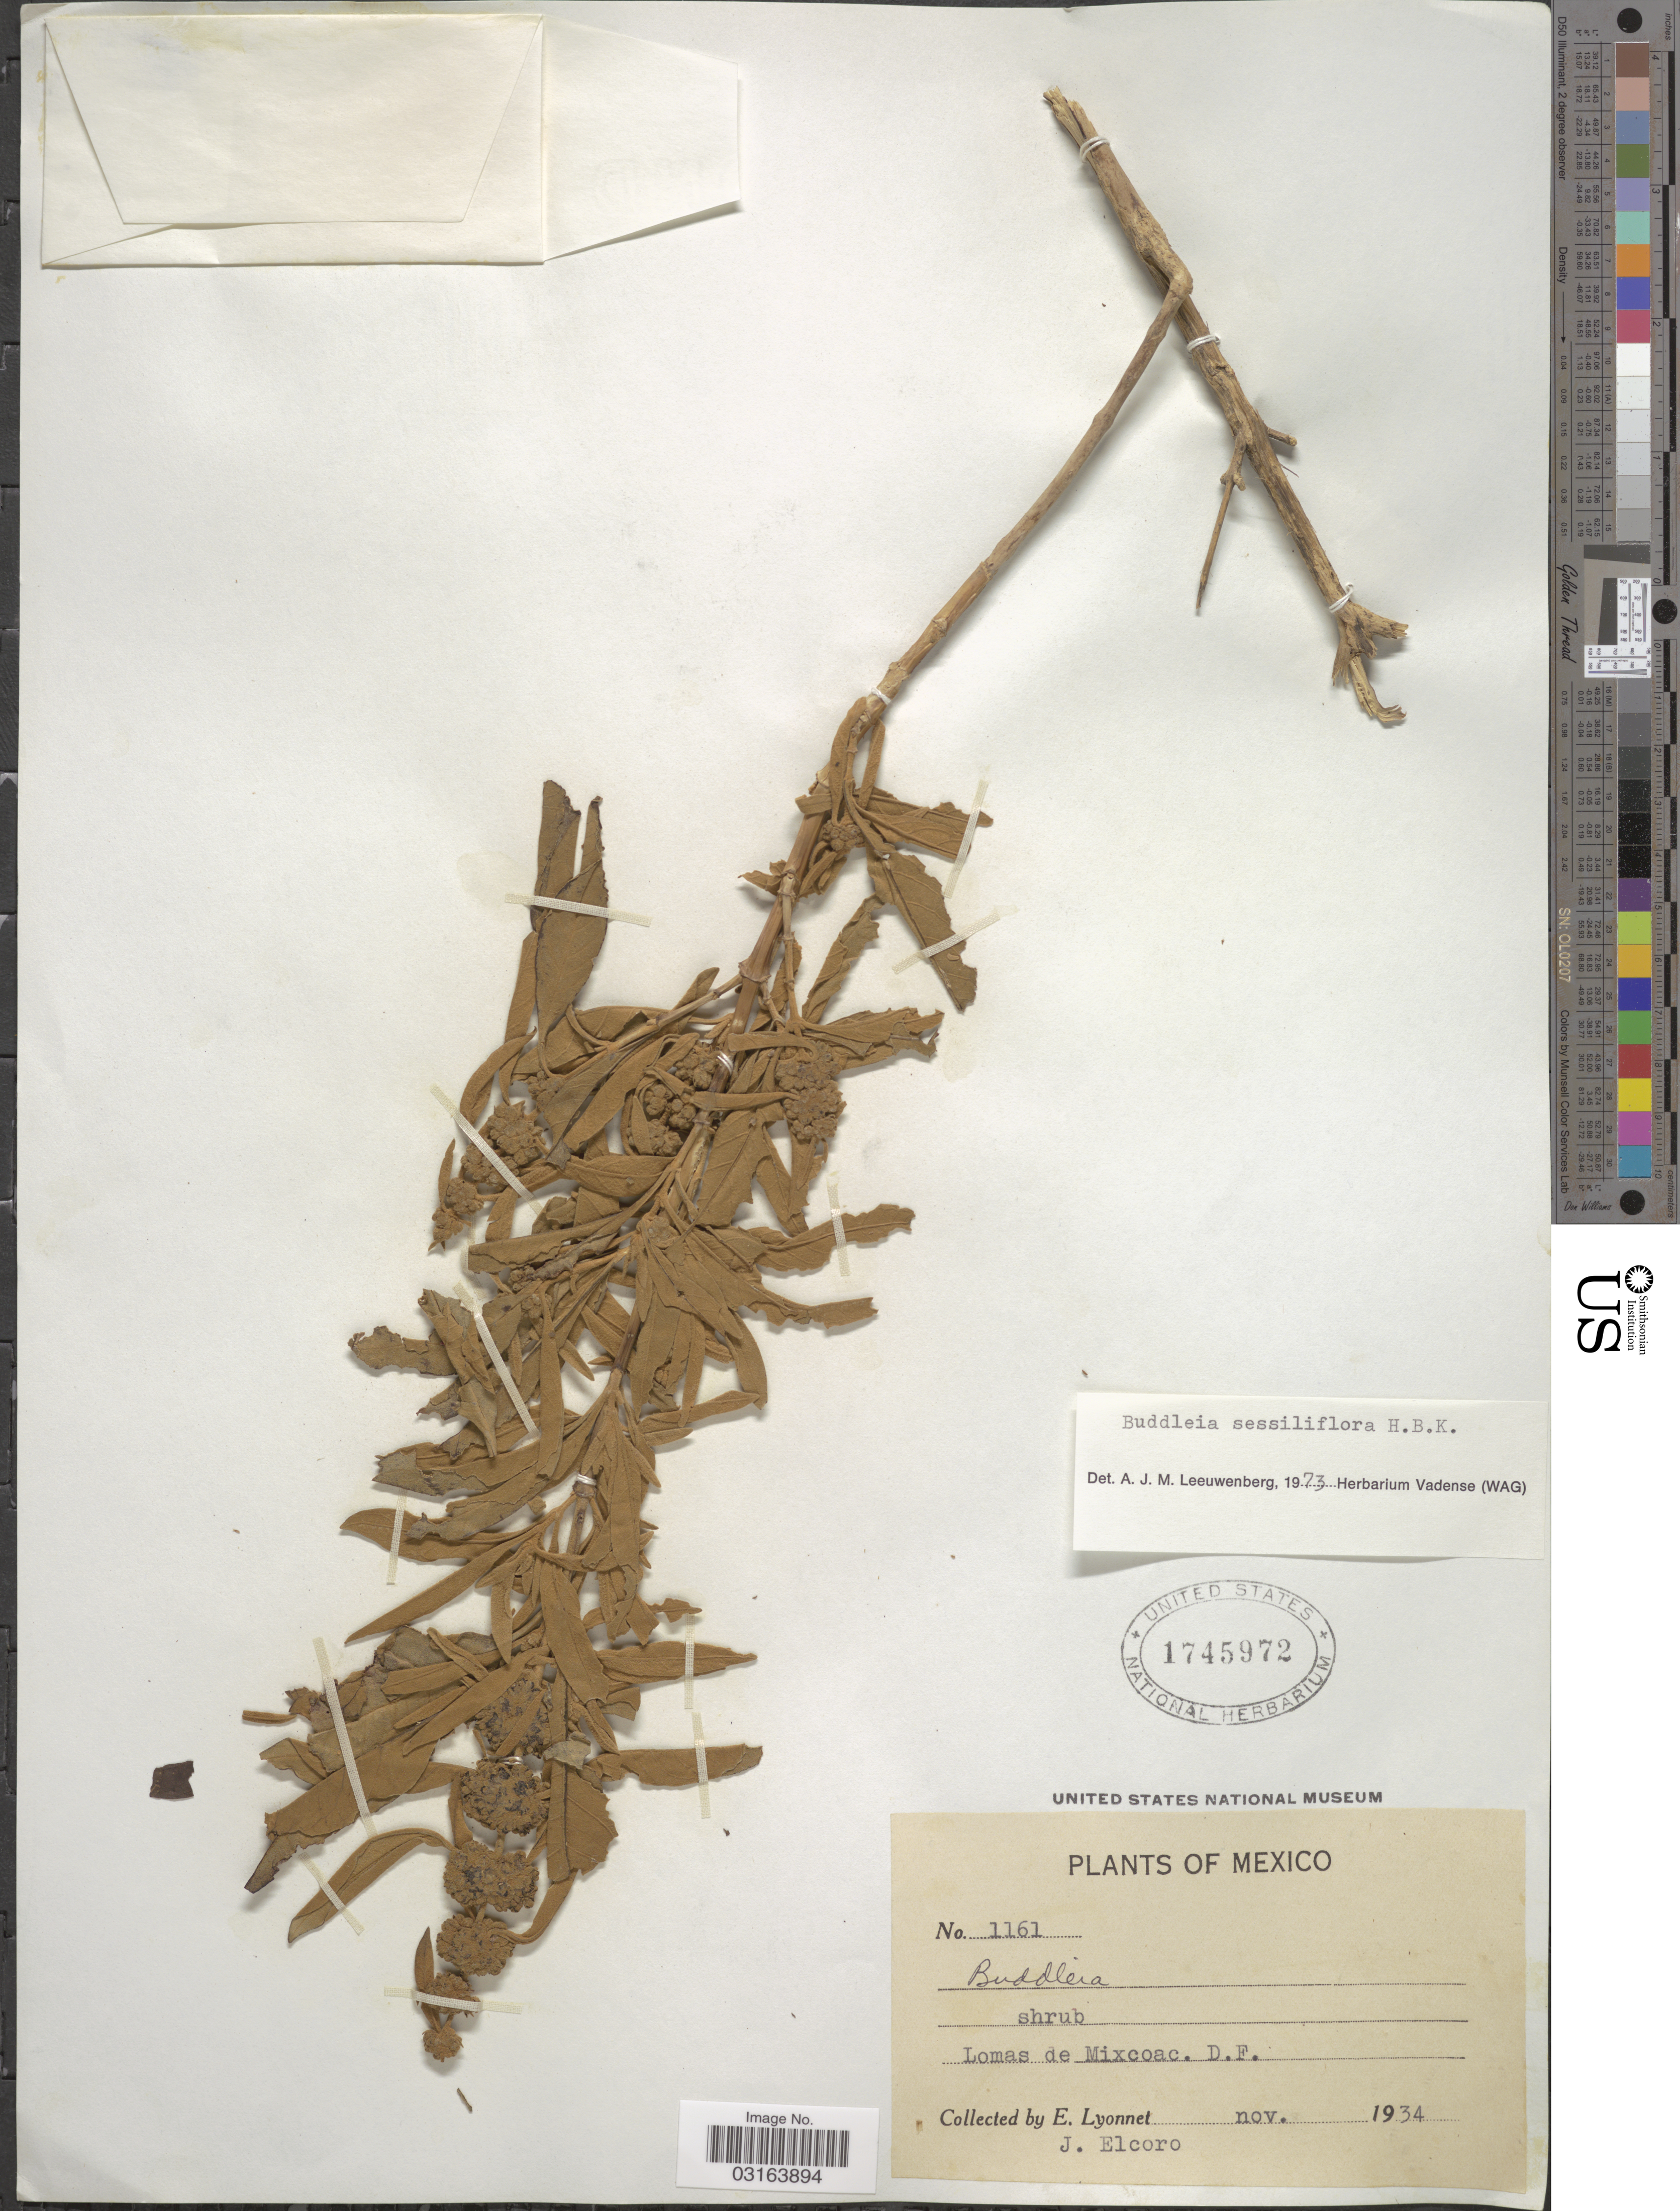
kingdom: Plantae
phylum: Tracheophyta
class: Magnoliopsida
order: Lamiales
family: Scrophulariaceae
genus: Buddleja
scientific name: Buddleja sessiliflora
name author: Kunth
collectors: E. Lyonnet & J. Elcoro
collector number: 1161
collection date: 1934-11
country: Mexico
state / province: Distrito Federal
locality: Lomas de Mixcoac. D. F.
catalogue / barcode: US 1745972